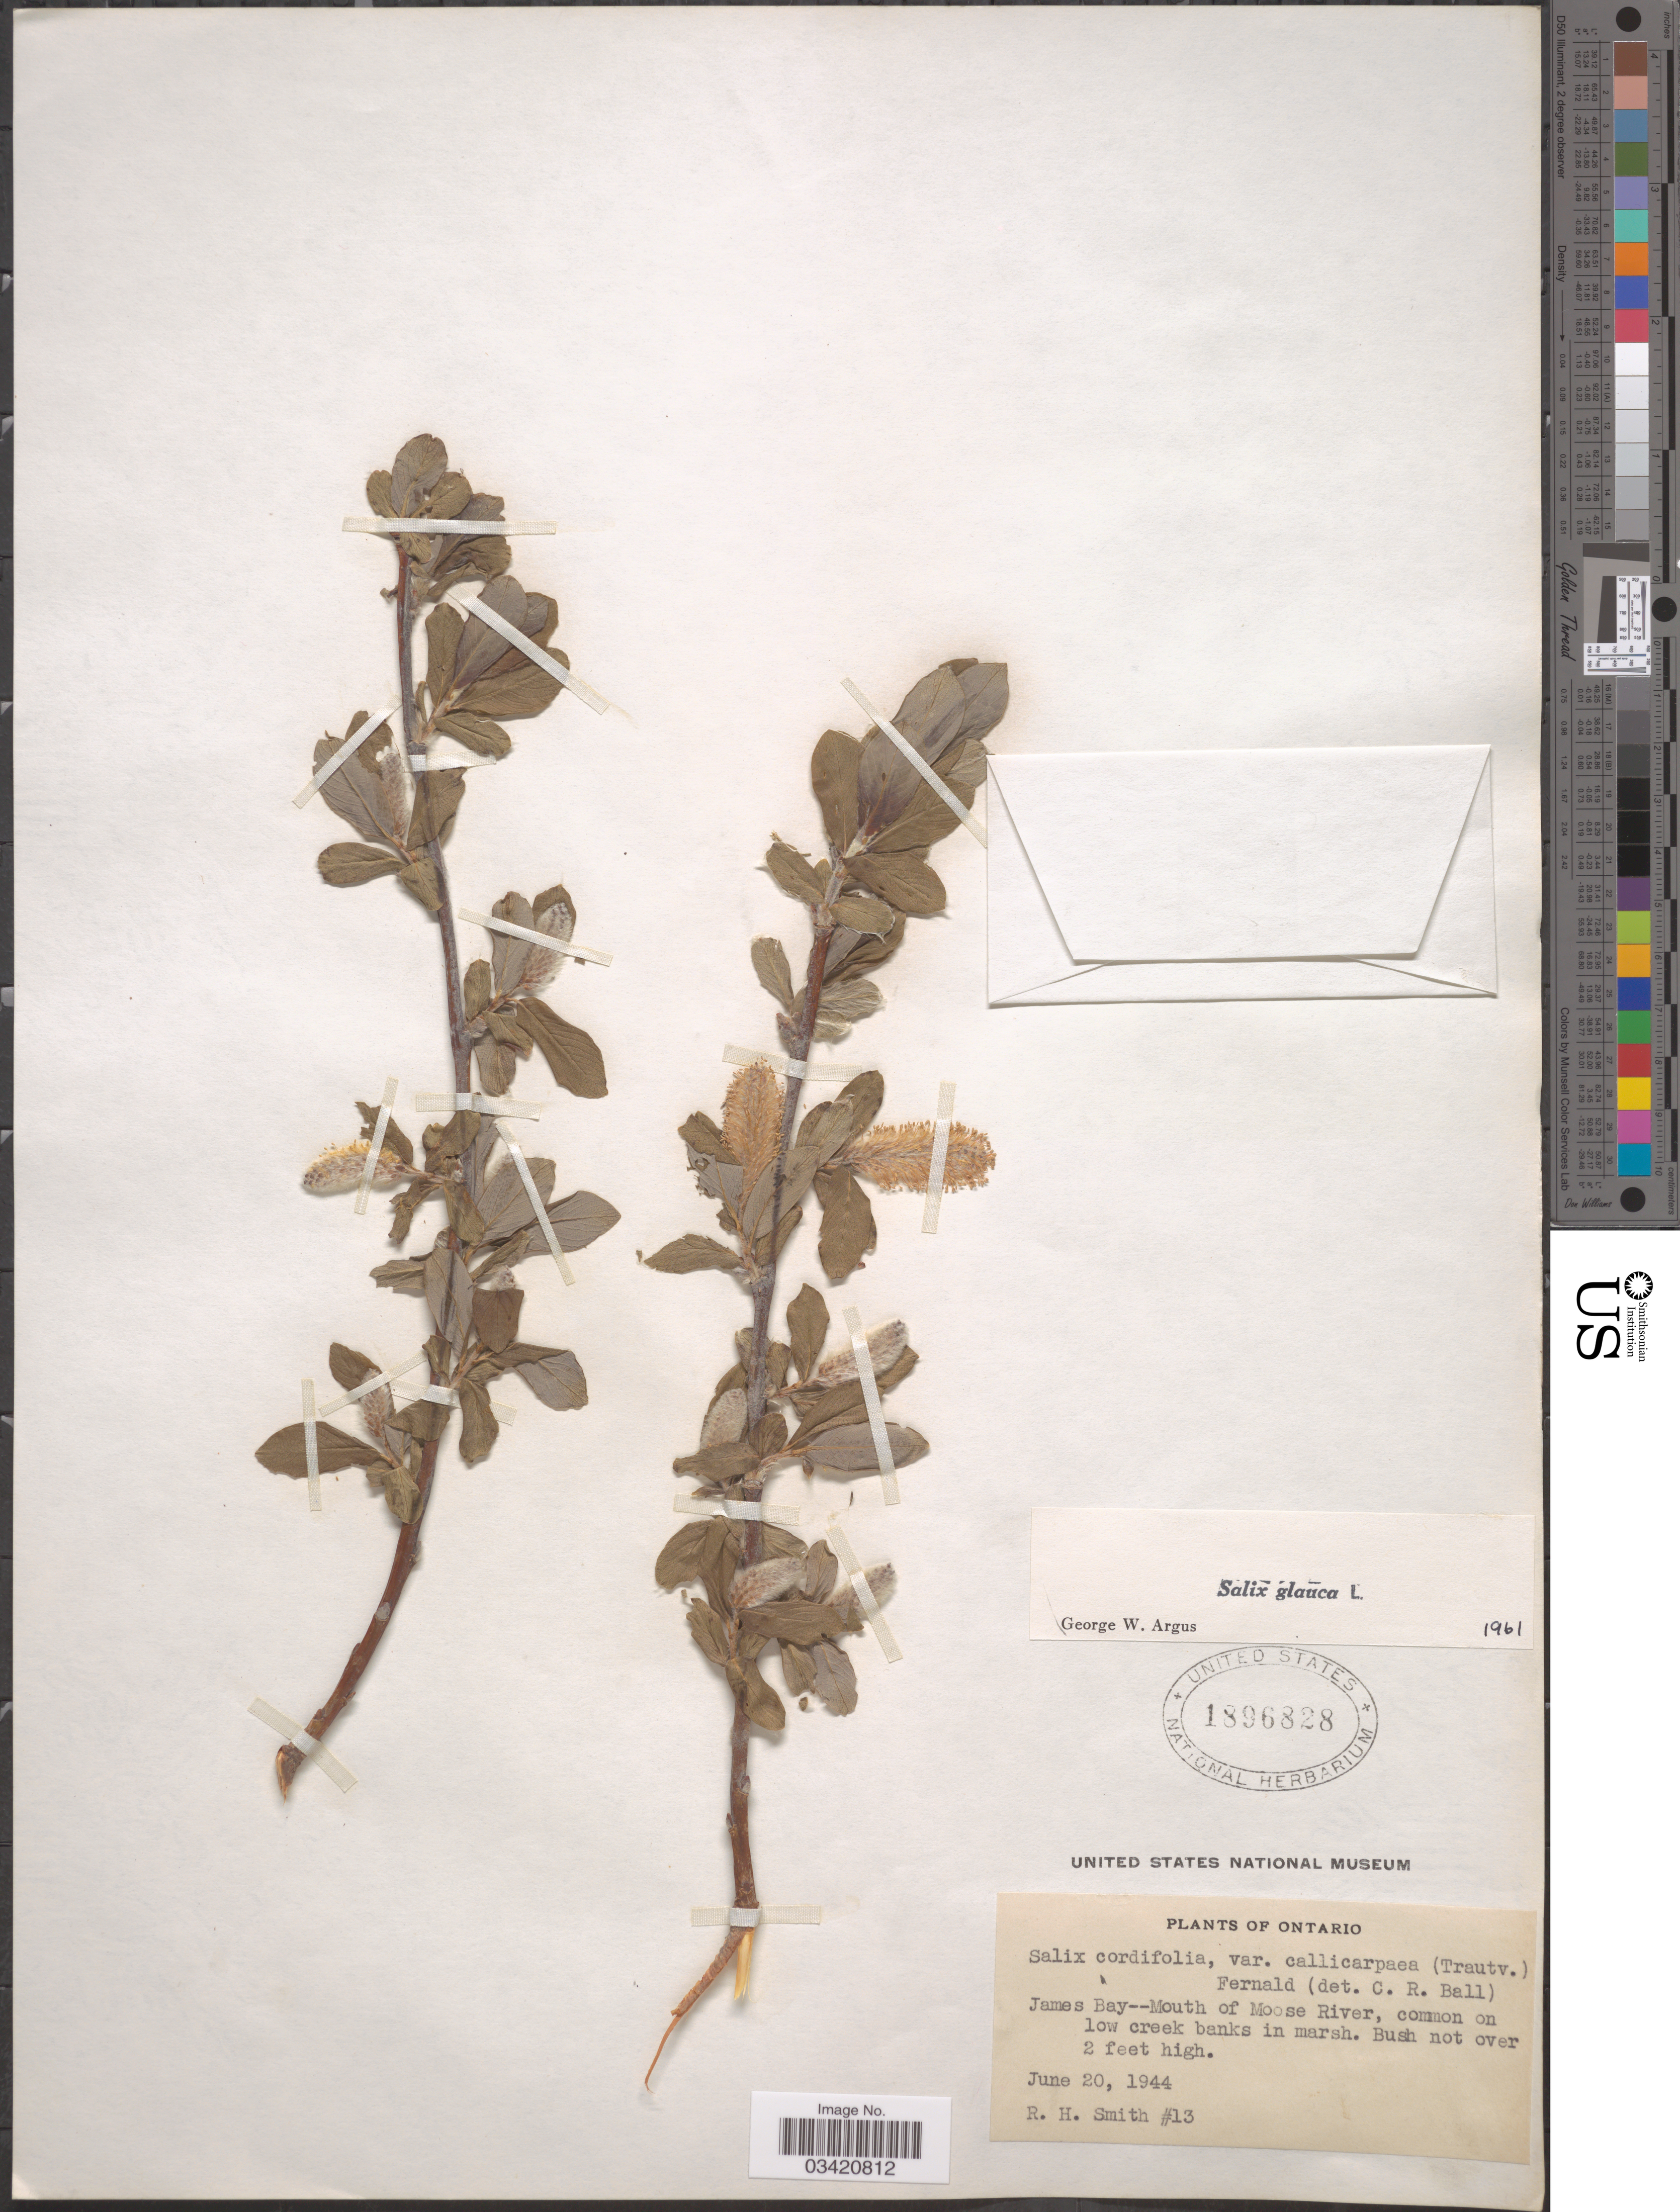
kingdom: Plantae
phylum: Tracheophyta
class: Magnoliopsida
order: Malpighiales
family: Salicaceae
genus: Salix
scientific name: Salix glauca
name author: L.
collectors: R. H. Smith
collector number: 13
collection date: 1944-06-20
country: Canada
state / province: Ontario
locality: James Bay-Mouth of Moose River.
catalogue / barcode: US 1896828